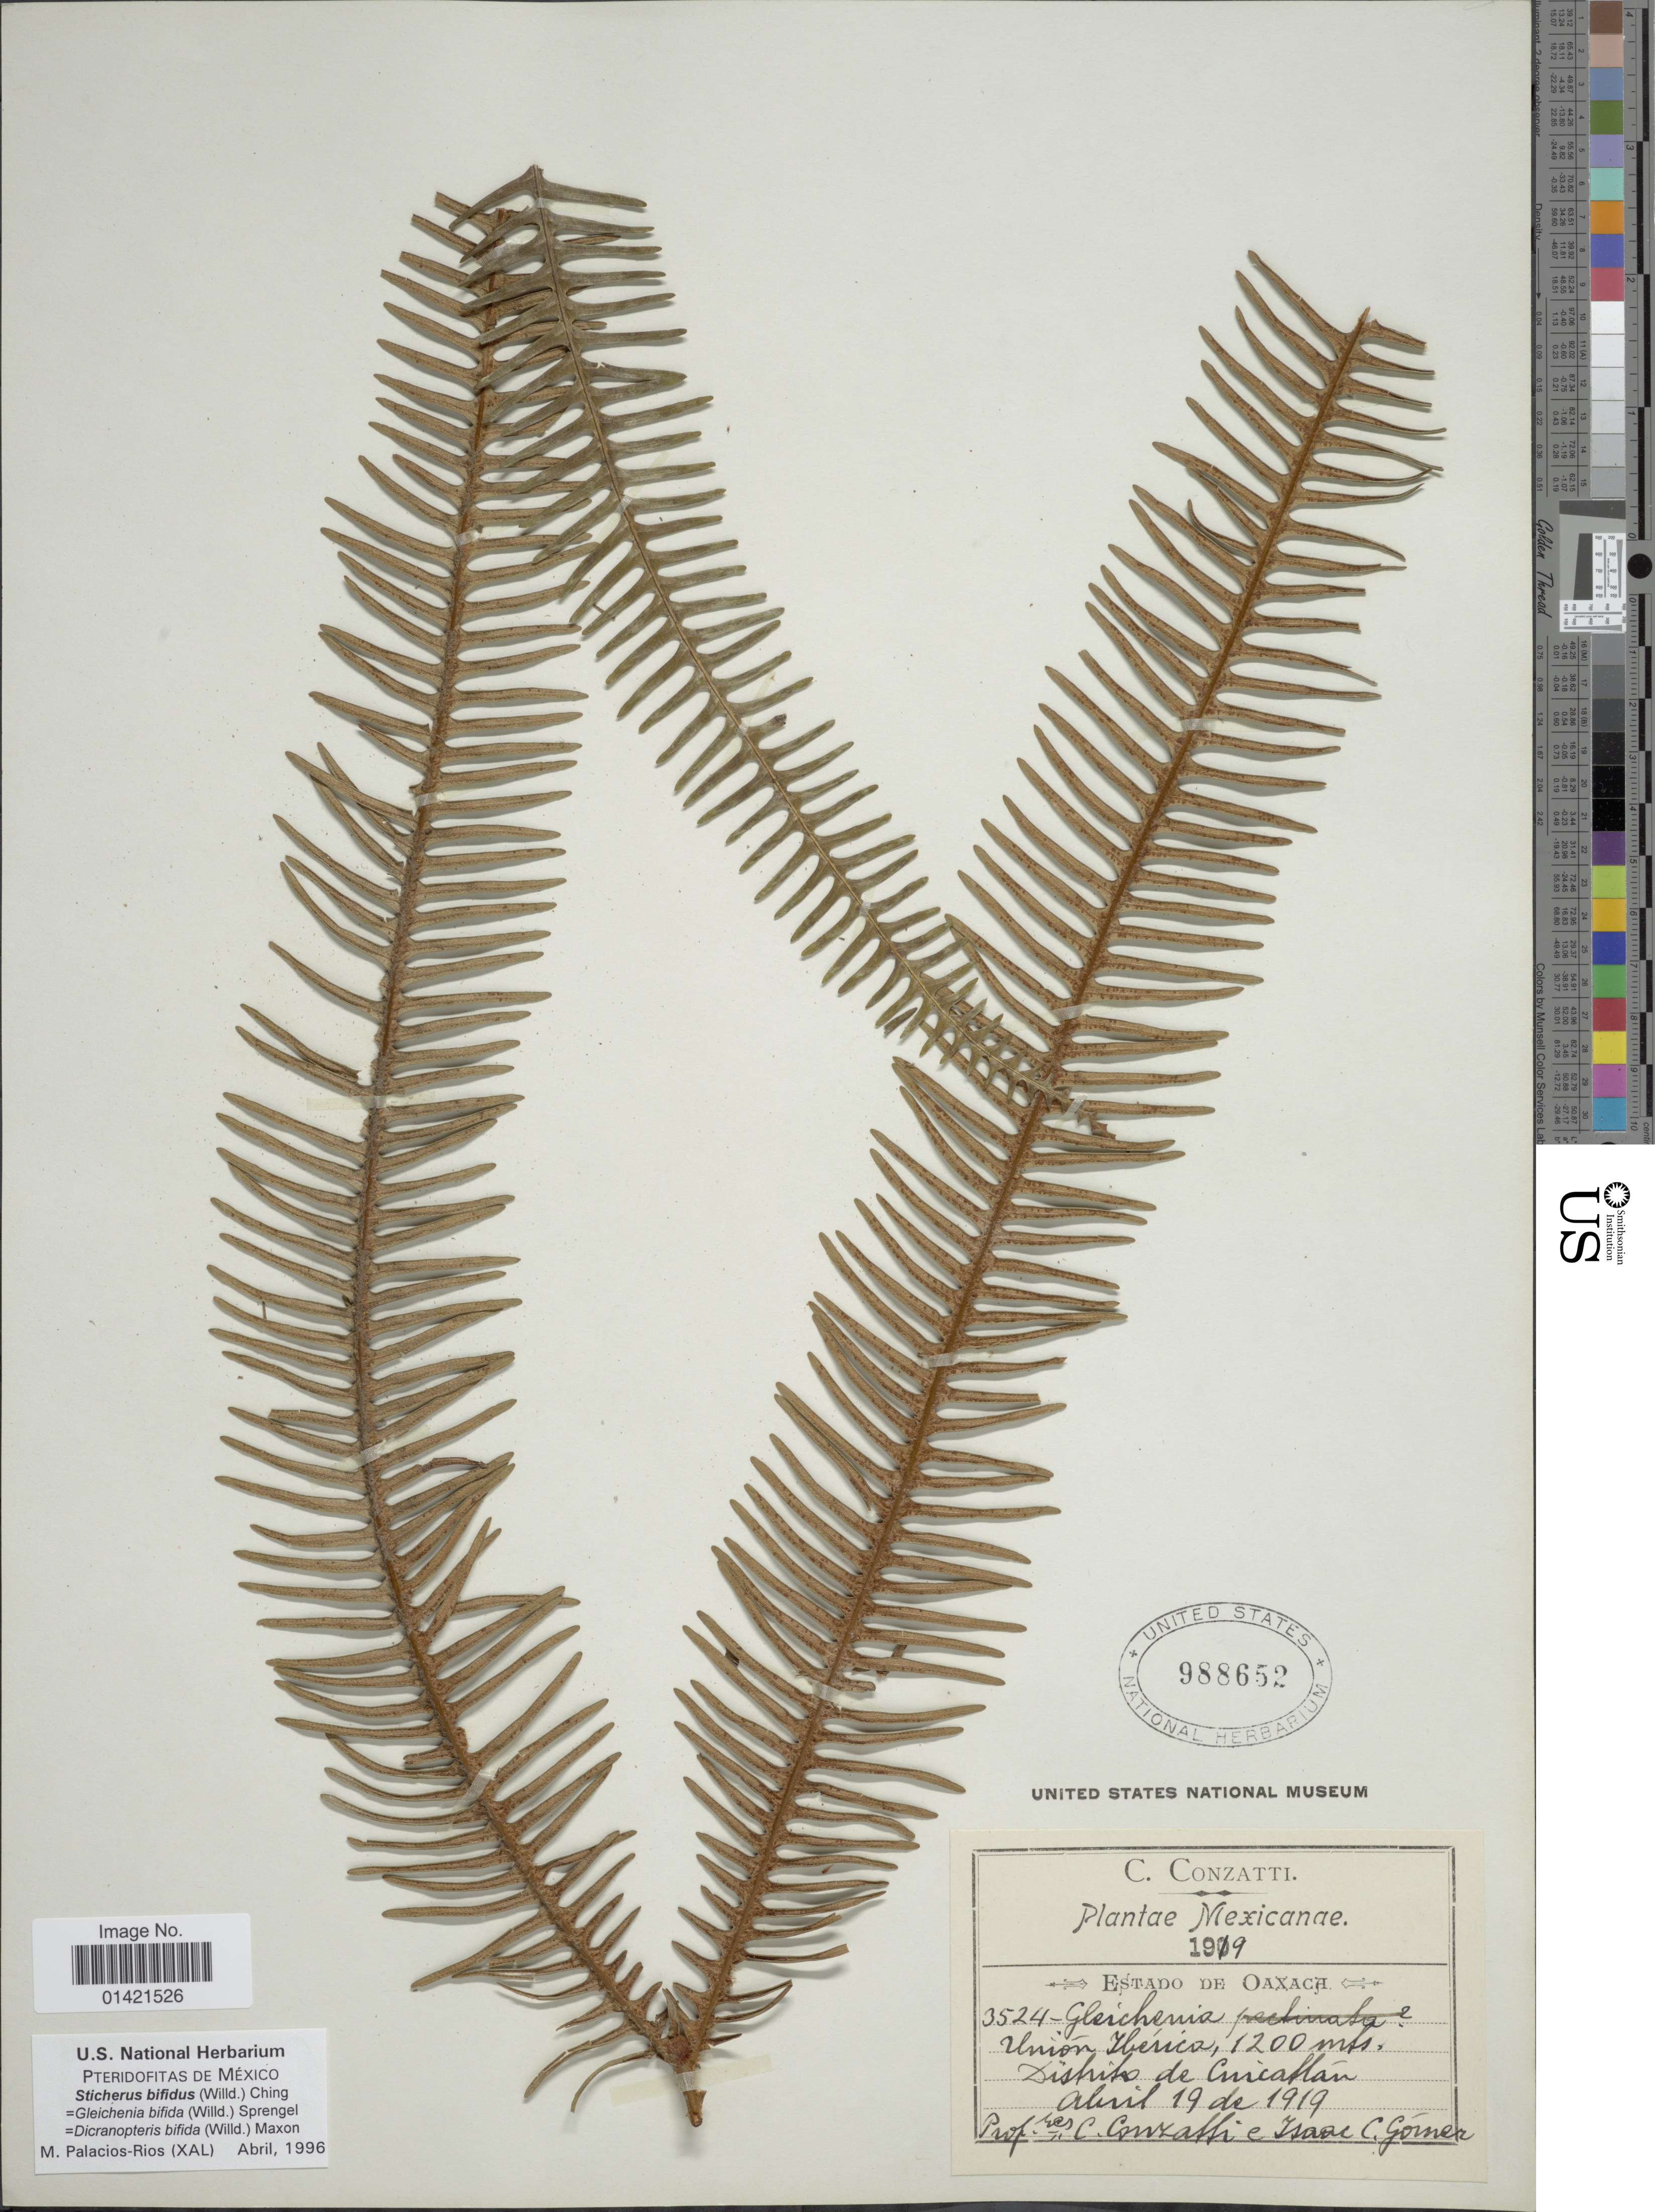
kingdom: Plantae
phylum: Tracheophyta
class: Polypodiopsida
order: Gleicheniales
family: Gleicheniaceae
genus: Sticherus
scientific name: Sticherus bifidus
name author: (Willd.) Ching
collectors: C. Conzatti & I. Gorner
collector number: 3524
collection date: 1919-04-19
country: Mexico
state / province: Oaxaca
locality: Union Iberica. Distrito de Cuicatlan.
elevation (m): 1200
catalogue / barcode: US 988652